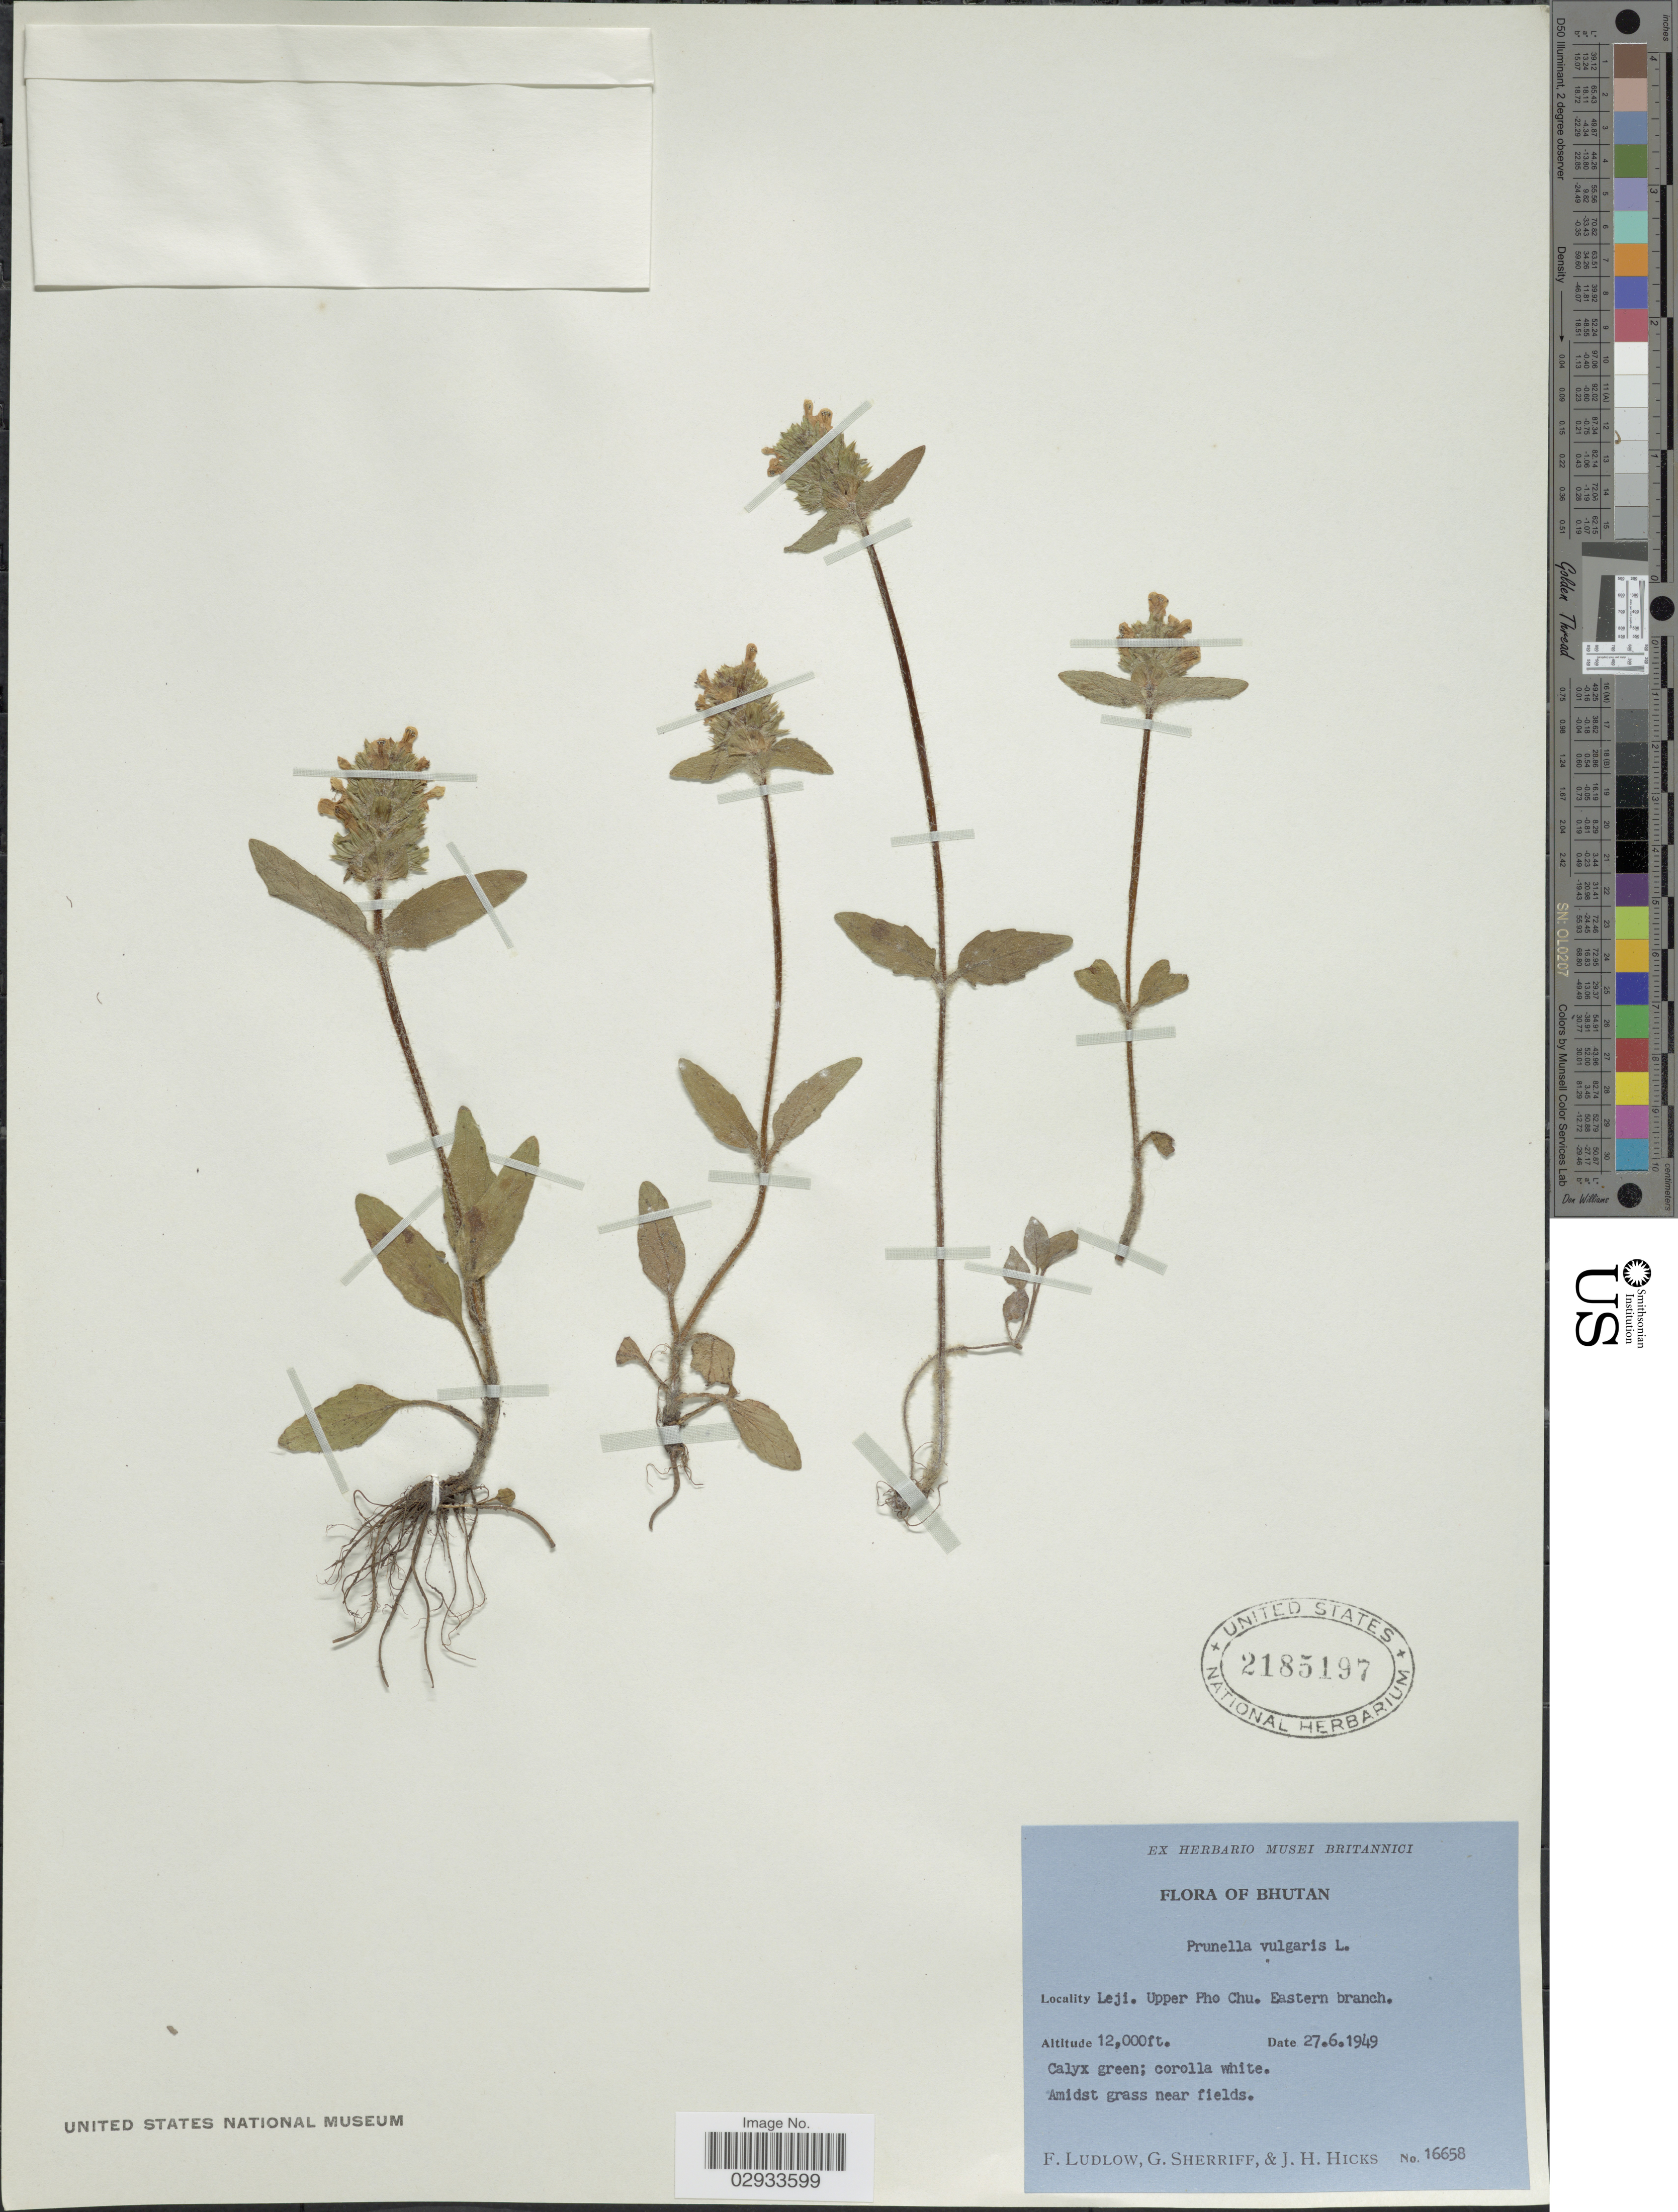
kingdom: Plantae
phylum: Tracheophyta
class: Magnoliopsida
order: Lamiales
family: Lamiaceae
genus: Prunella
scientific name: Prunella vulgaris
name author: L.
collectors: F. Ludlow, G. Sherriff & J. H. Hicks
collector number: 16658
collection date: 1949-06-27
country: Bhutan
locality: Leji, Upper Pho Chu, Eastern branch.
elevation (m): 3658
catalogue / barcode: US 2185197